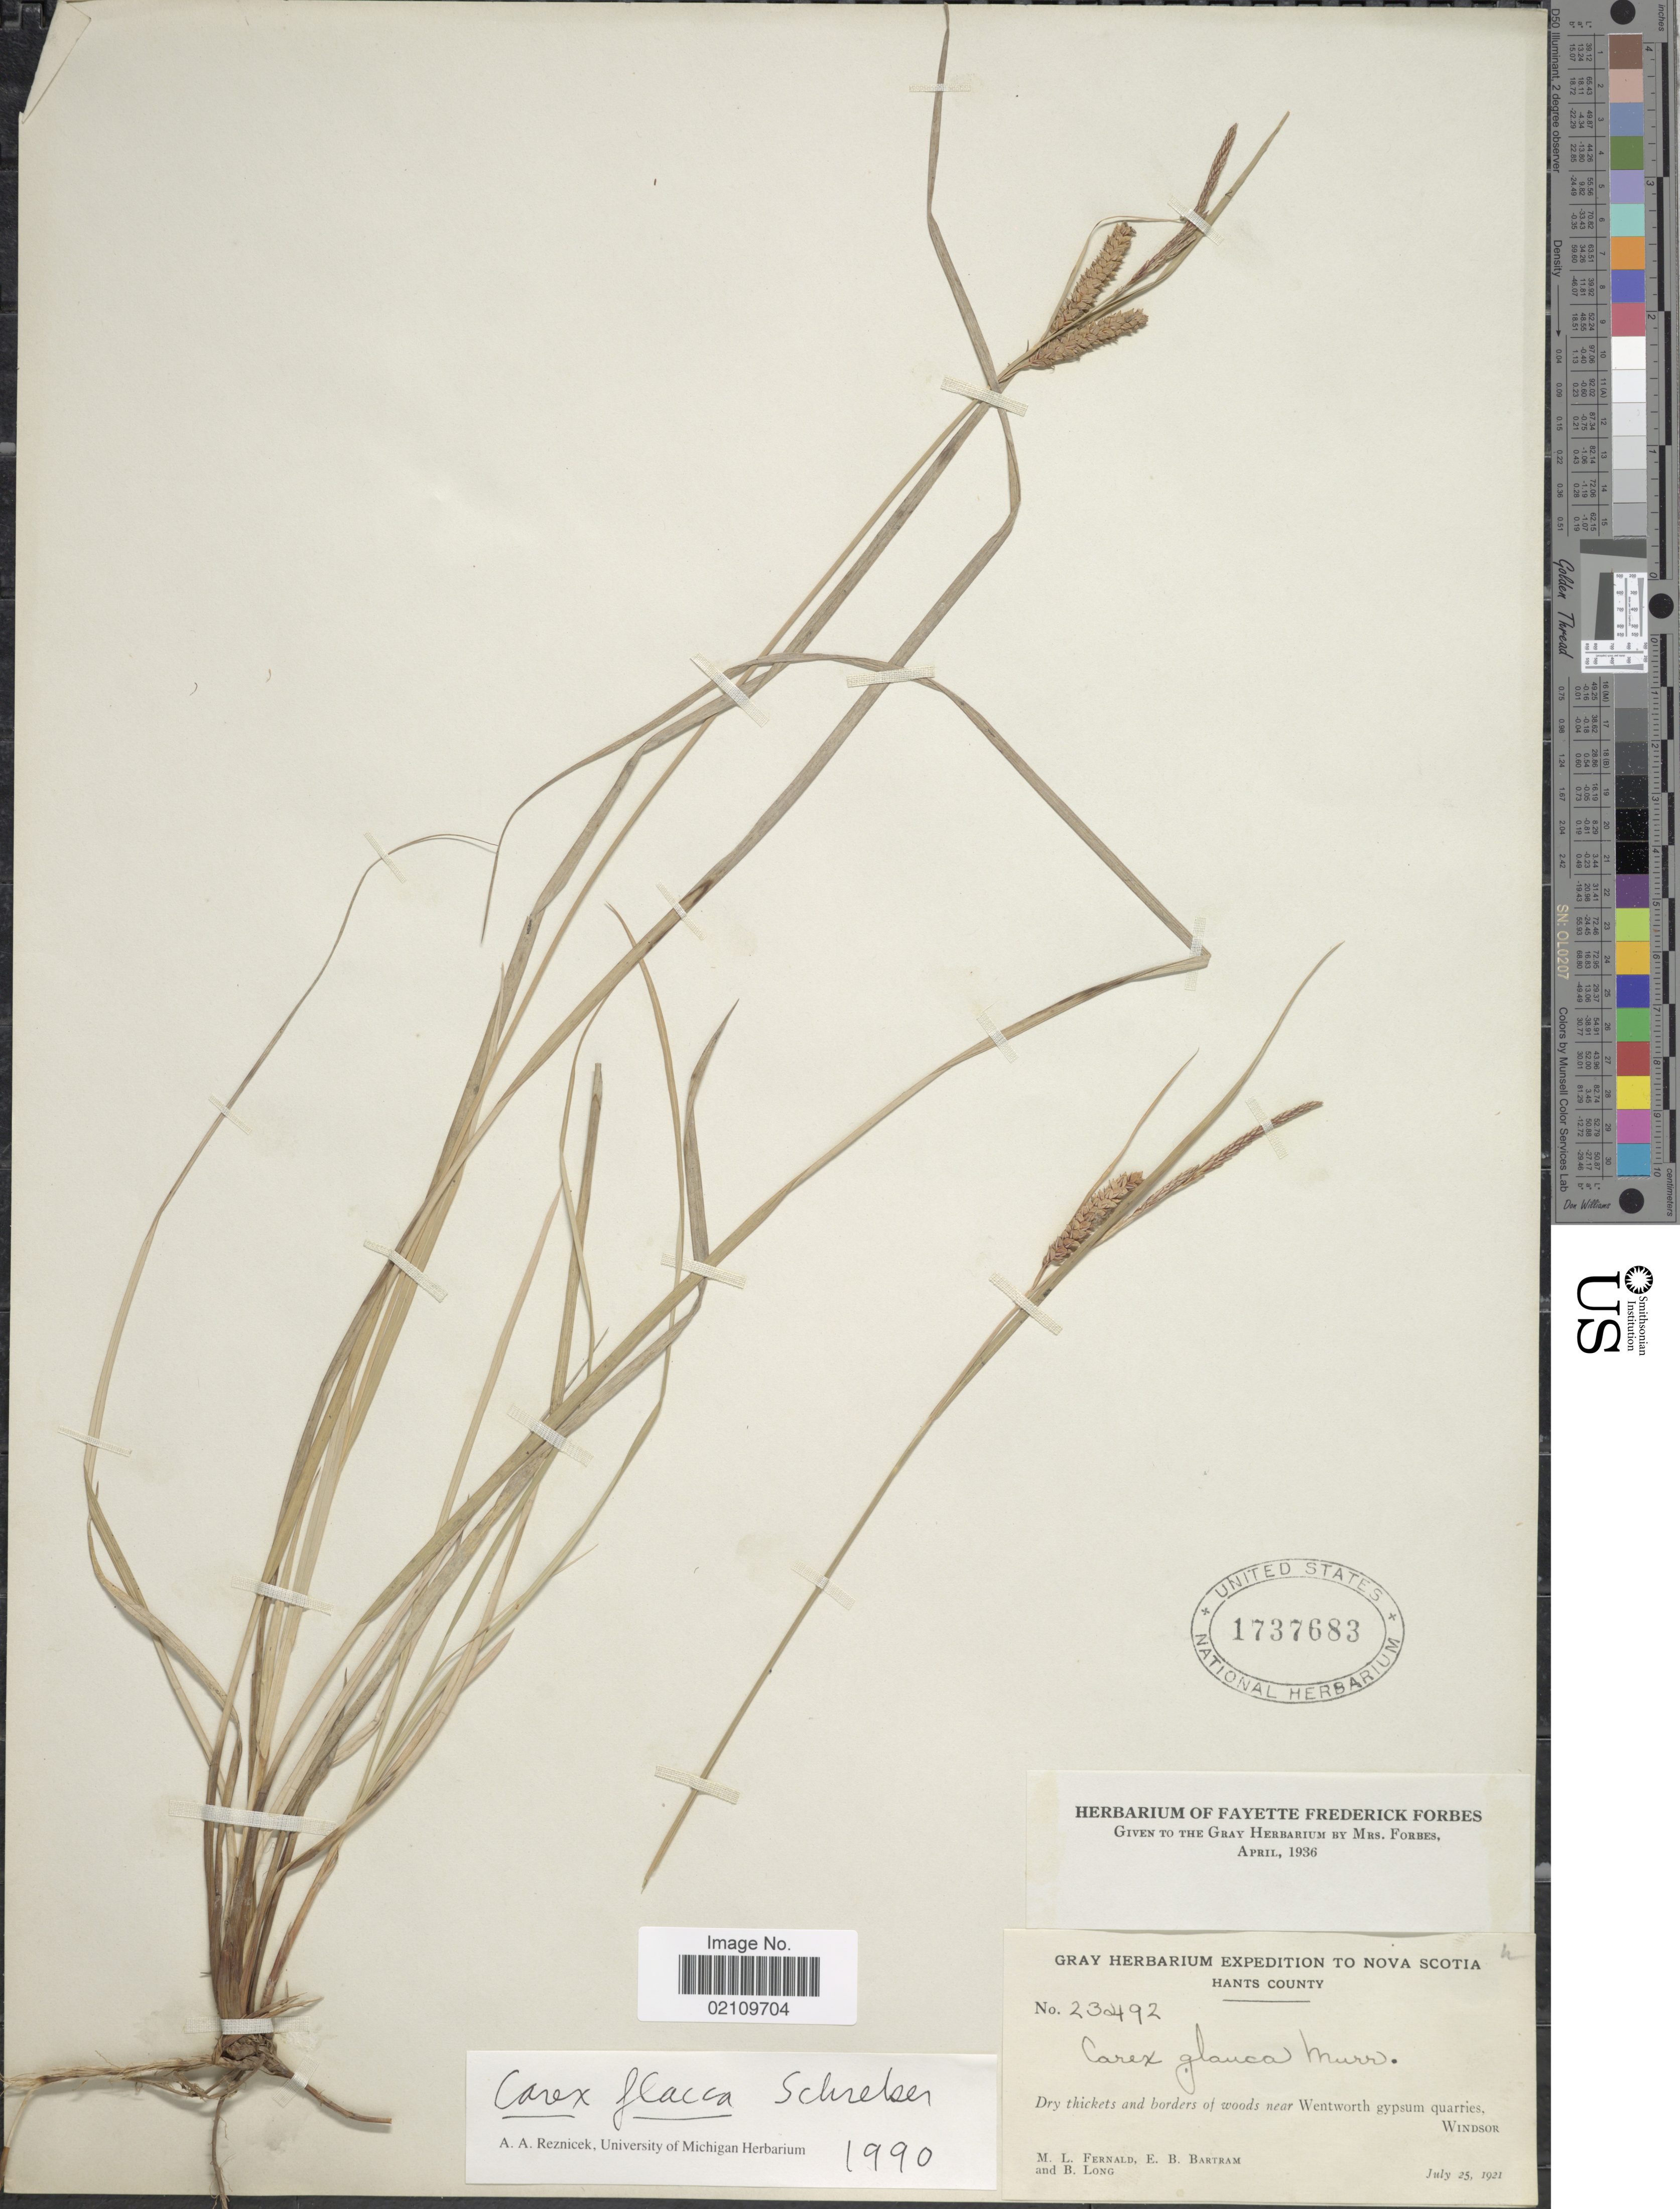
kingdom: Plantae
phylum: Tracheophyta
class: Liliopsida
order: Poales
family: Cyperaceae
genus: Carex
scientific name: Carex flacca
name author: Schreb.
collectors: M. L. Fernald, E. B. Bartram & B. Long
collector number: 23492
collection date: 1921-07-25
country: Canada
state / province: Nova Scotia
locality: Hants County. near Wentworth gypsum quarries, Windsor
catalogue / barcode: US 1737683